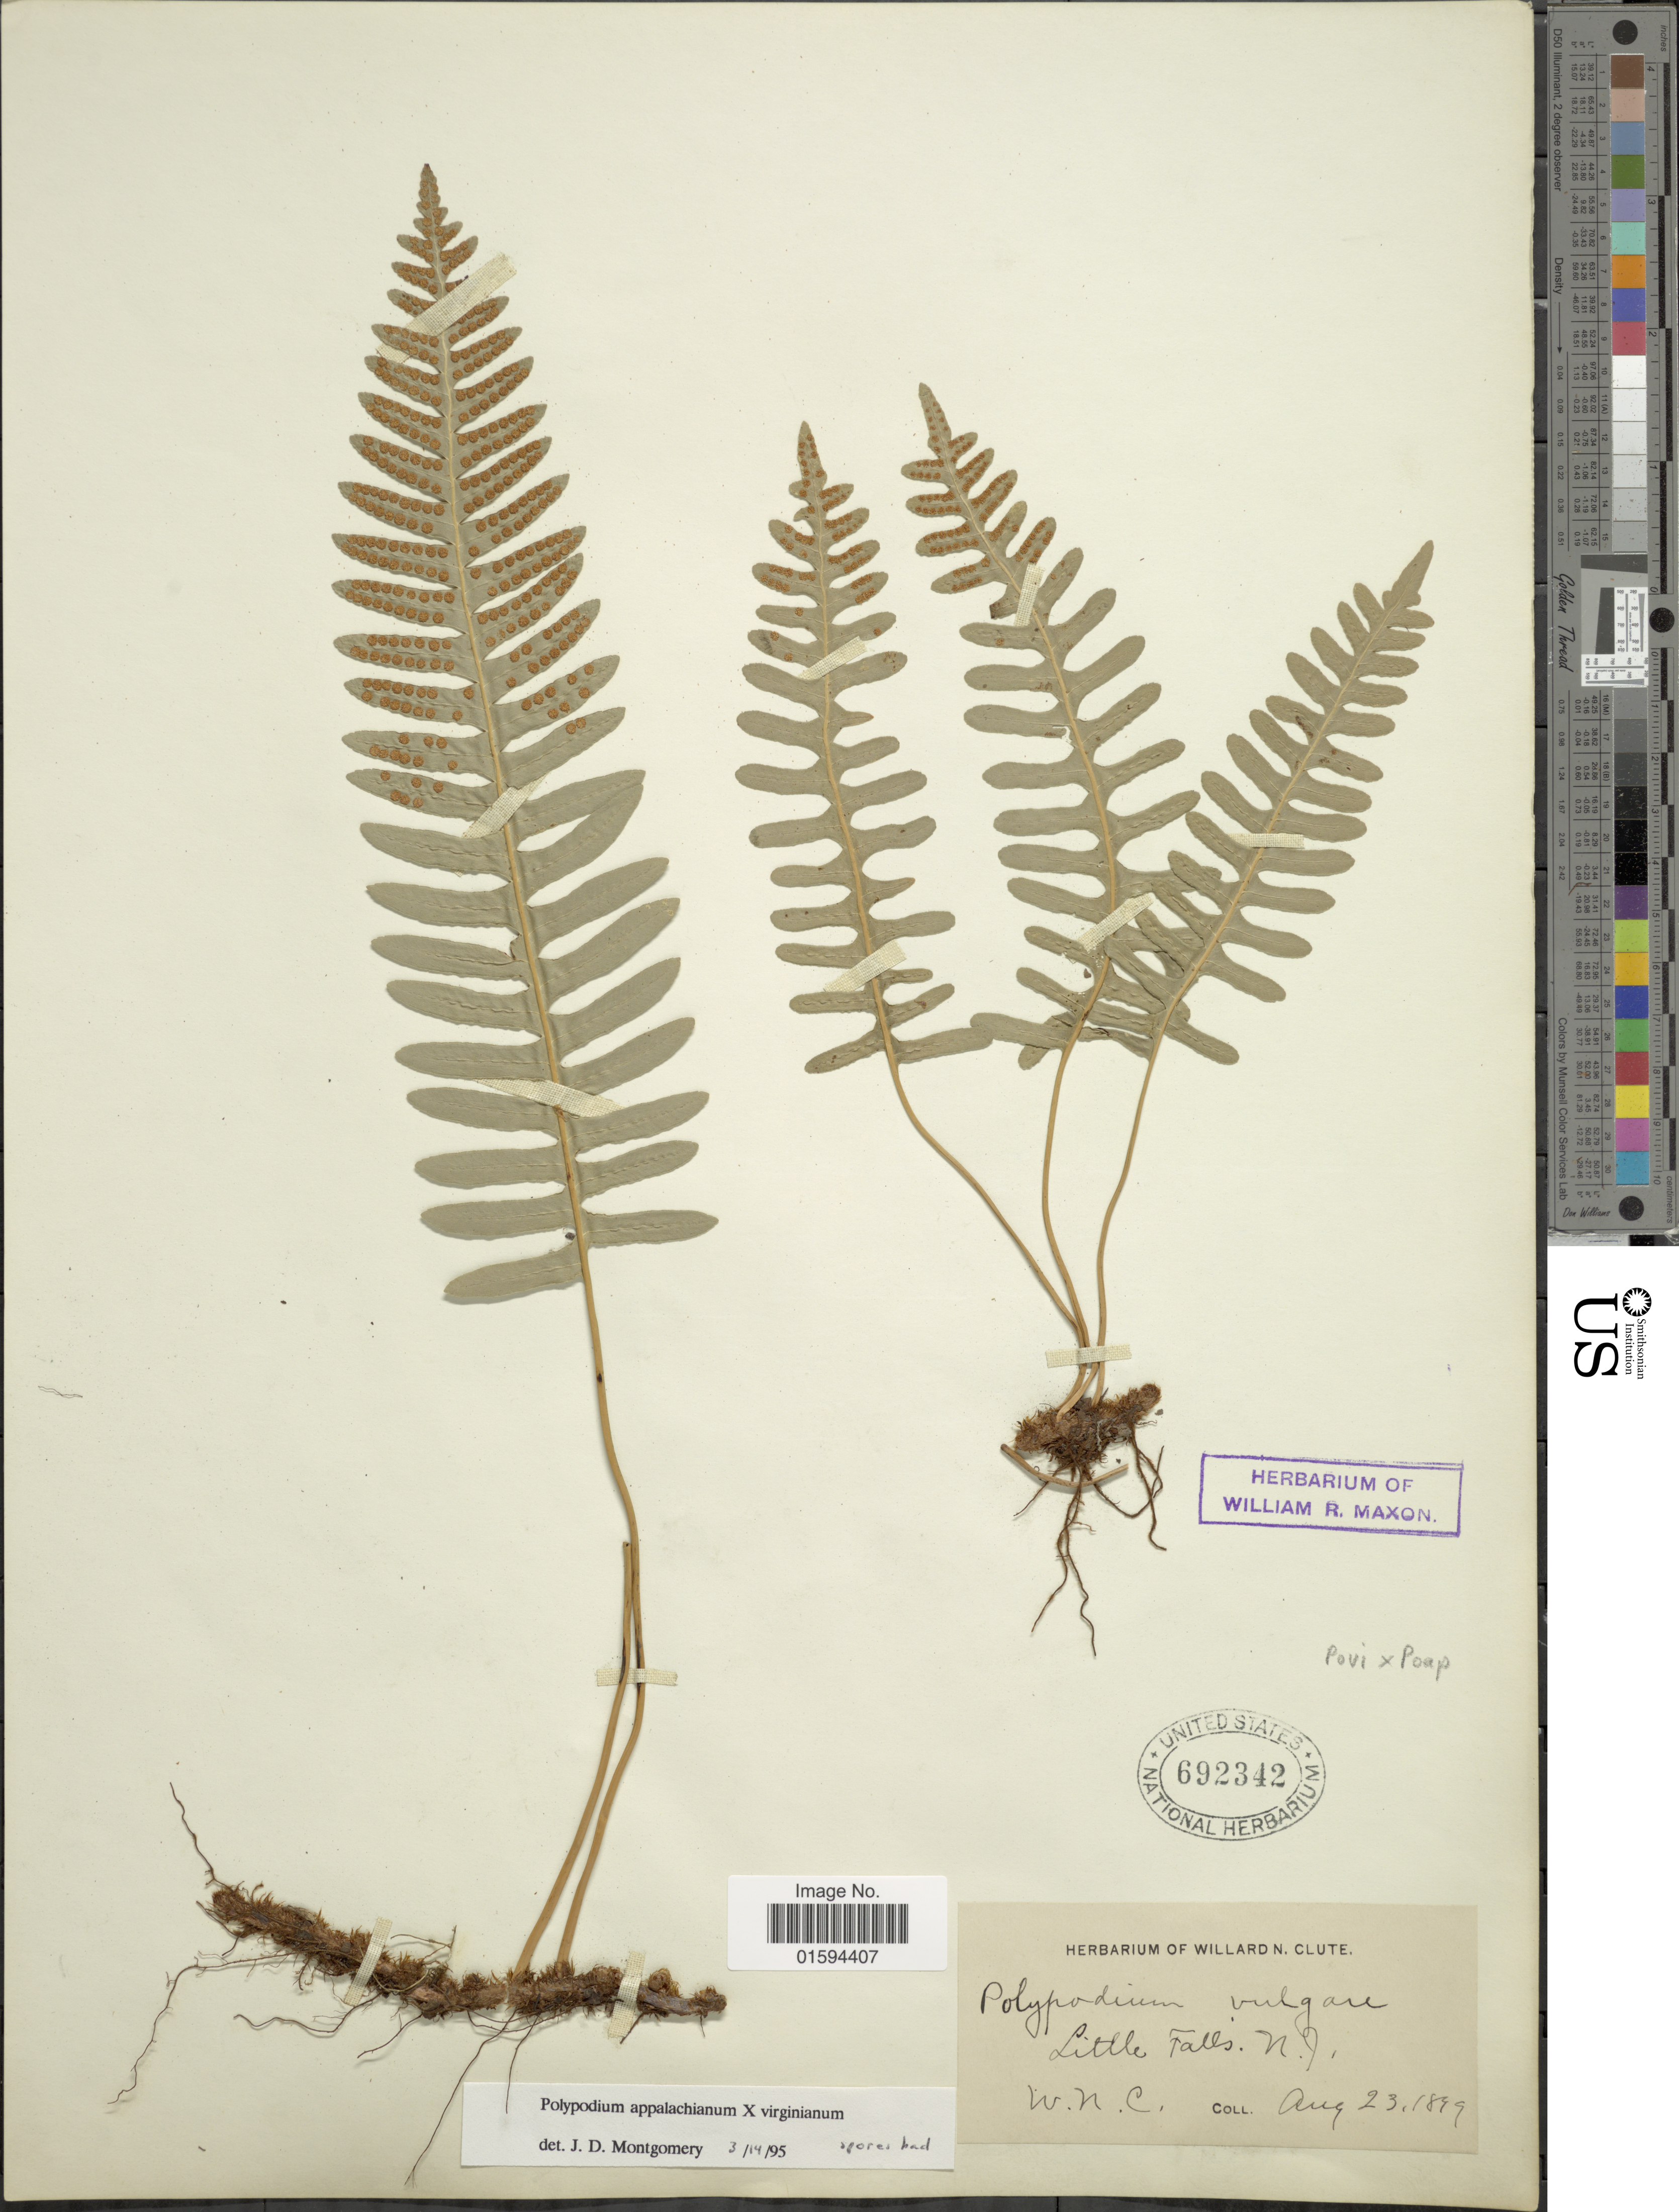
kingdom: Plantae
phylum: Tracheophyta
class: Polypodiopsida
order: Polypodiales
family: Polypodiaceae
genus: Polypodium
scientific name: Polypodium appalachianum x P. virginianum L.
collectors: W. N. Clute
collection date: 1899-08-23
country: United States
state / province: New Jersey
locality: Little Falls.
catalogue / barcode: US 692342